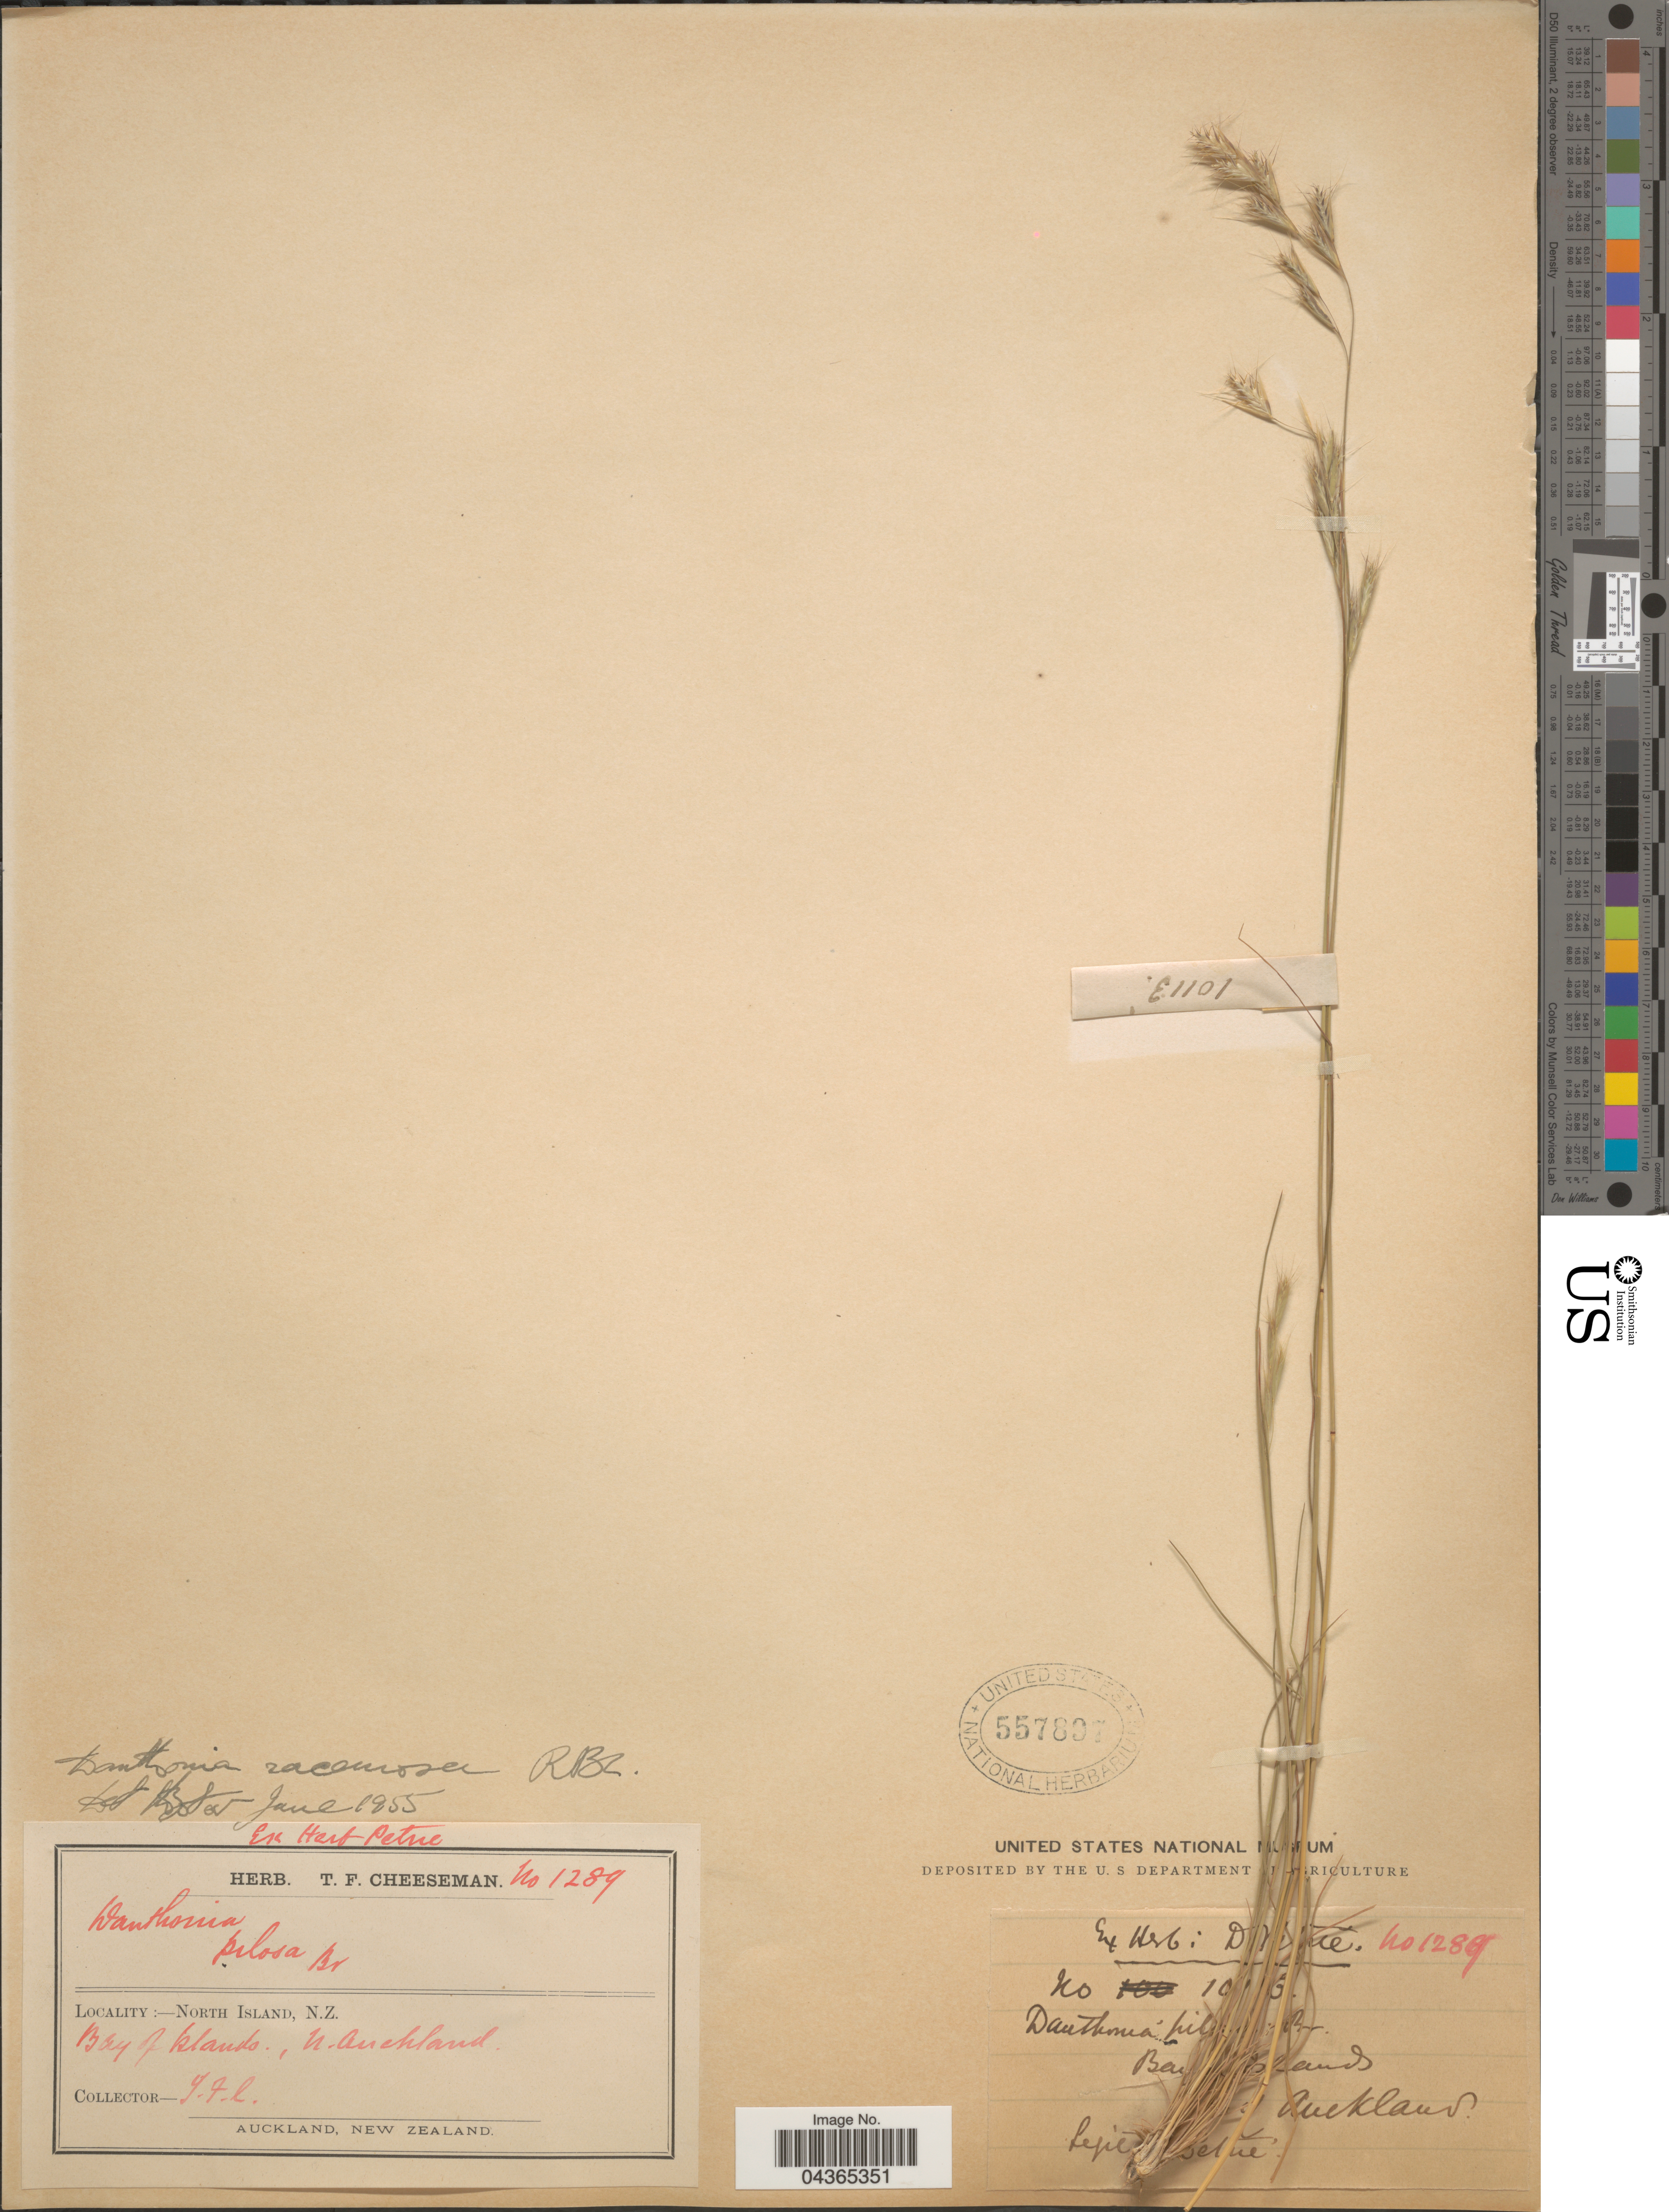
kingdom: Plantae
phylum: Tracheophyta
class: Liliopsida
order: Poales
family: Poaceae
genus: Rytidosperma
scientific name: Rytidosperma racemosum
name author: (R. Br.) Connor & Edgar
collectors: D. Petrie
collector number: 1289/10!3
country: New Zealand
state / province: Auckland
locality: North Island. Bay of Islands., N. Auckland.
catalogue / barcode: US 557897